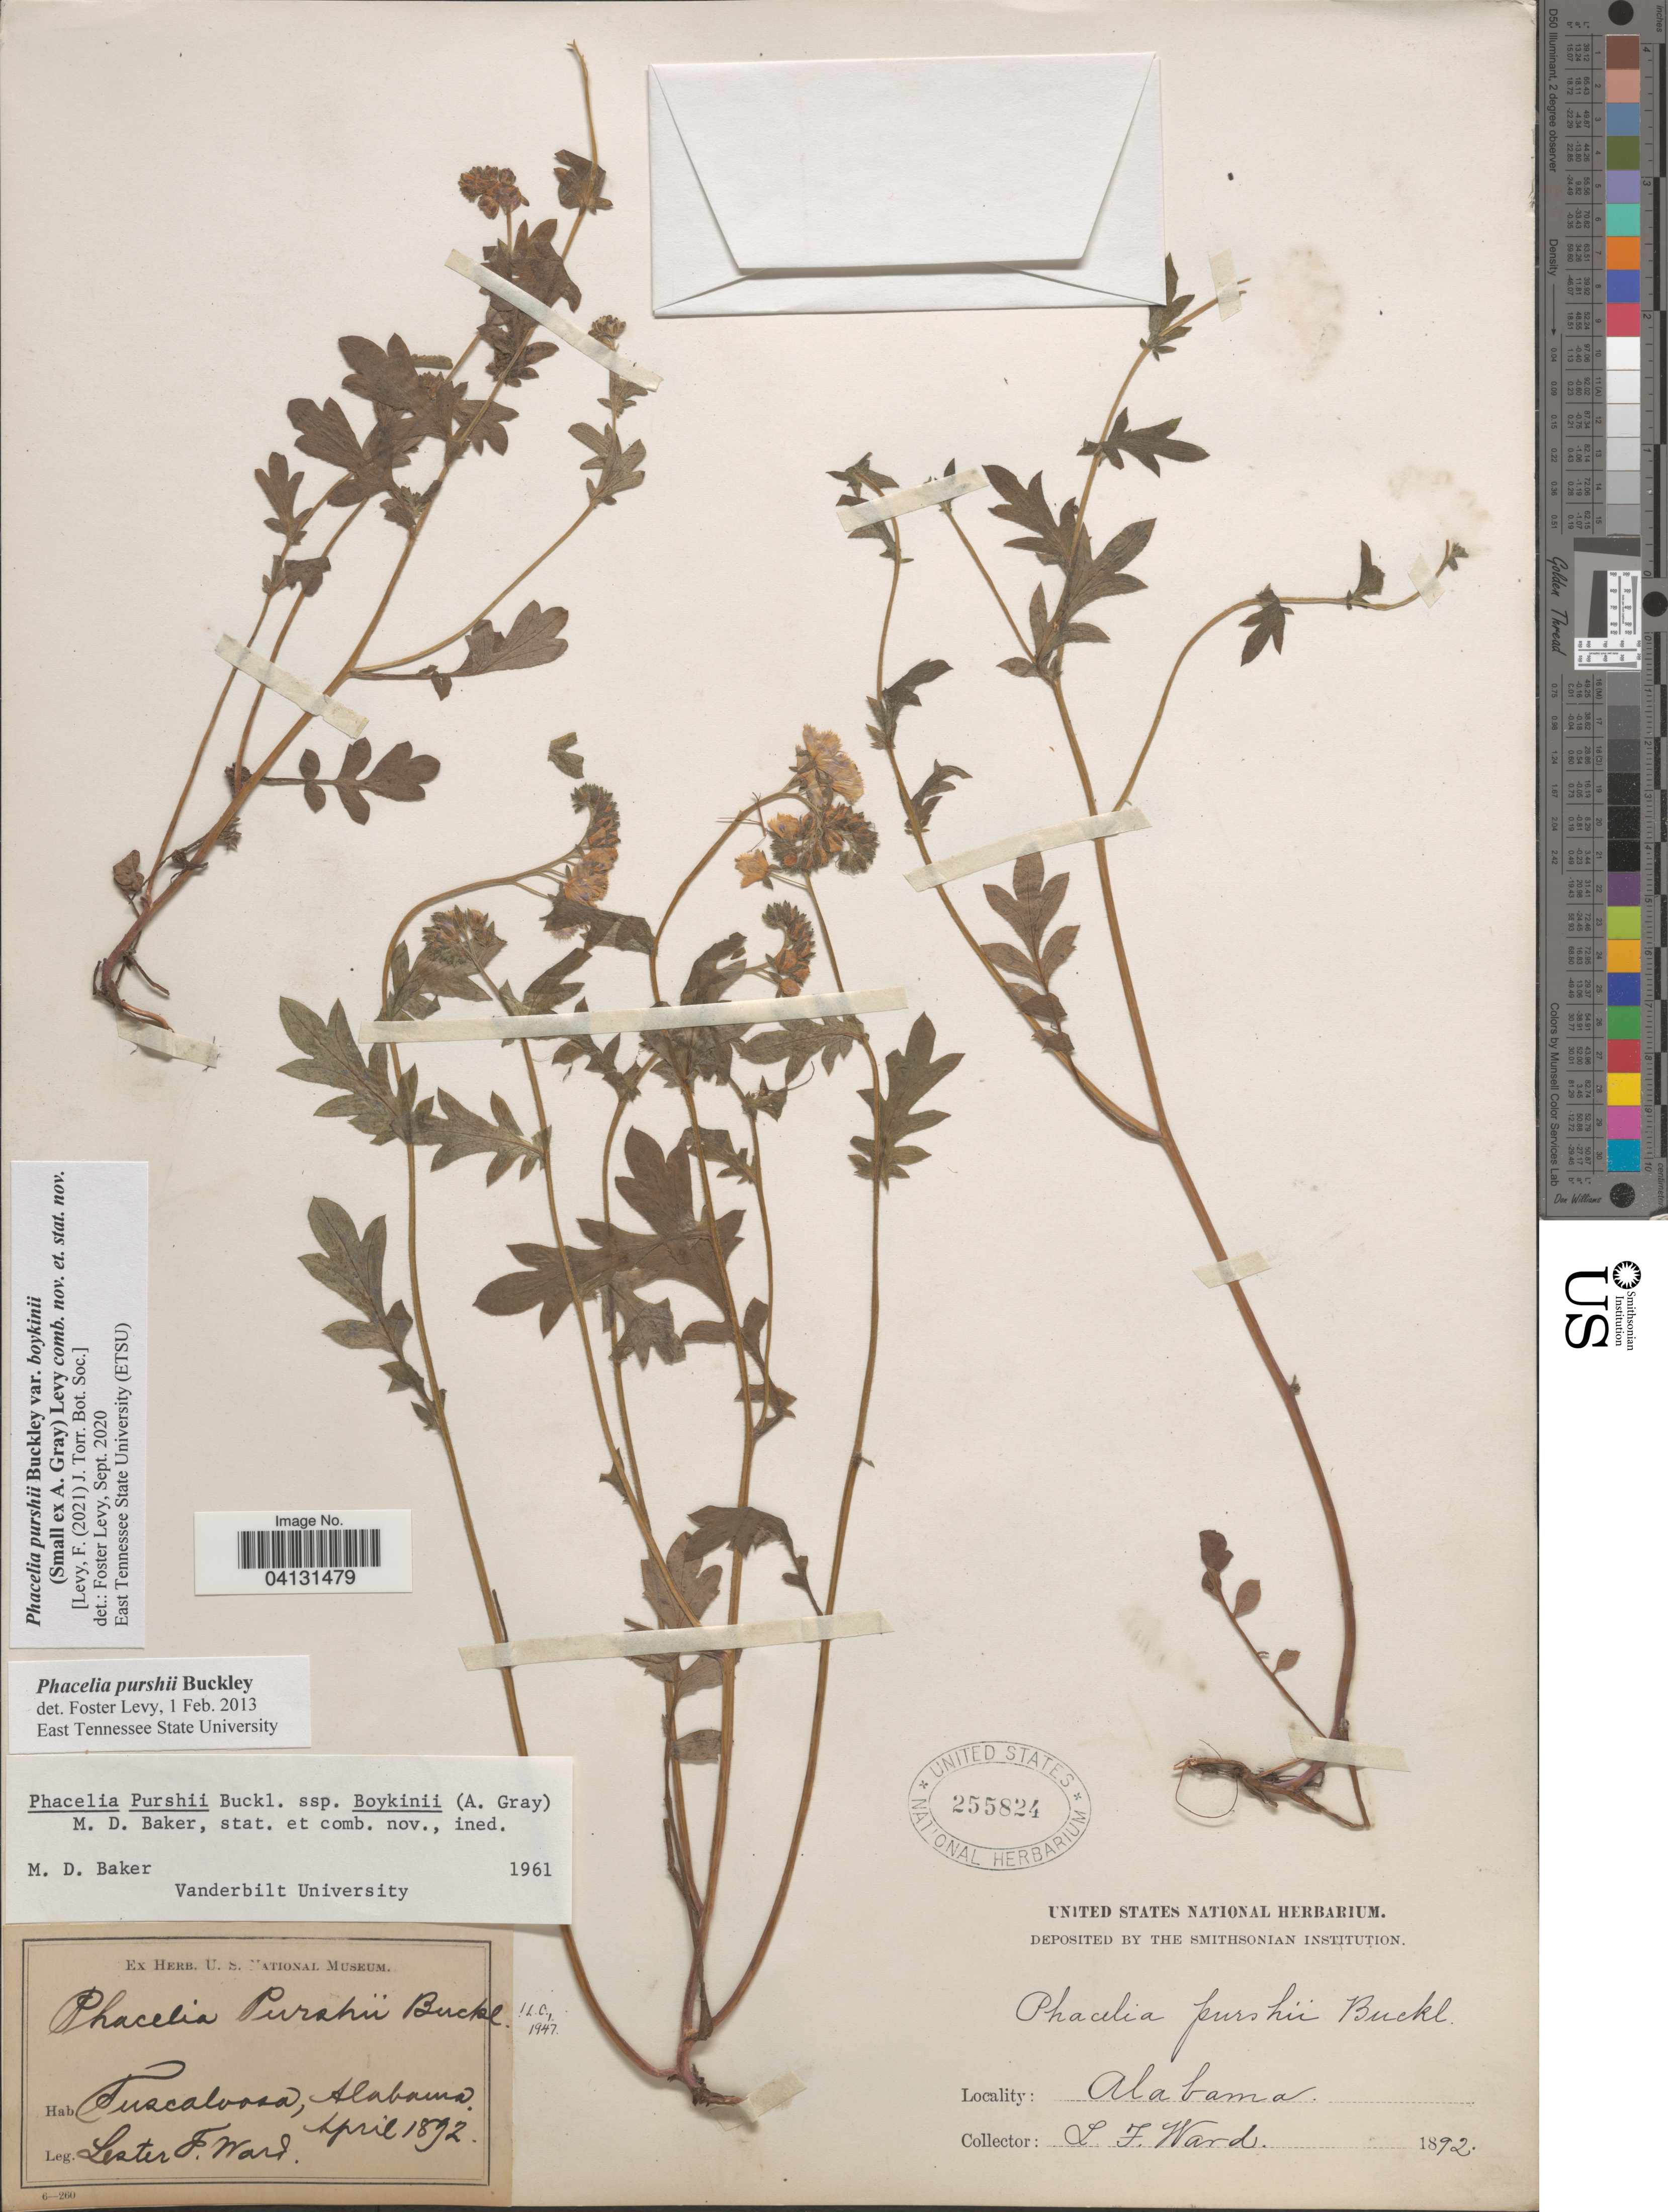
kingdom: Plantae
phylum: Tracheophyta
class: Magnoliopsida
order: Boraginales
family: Hydrophyllaceae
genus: Phacelia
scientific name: Phacelia purshii var. boykinii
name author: (Small ex A. Gray) Levy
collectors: L. F. Ward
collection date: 1892-04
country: United States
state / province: Alabama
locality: Tuscaloosa.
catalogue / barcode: US 255824